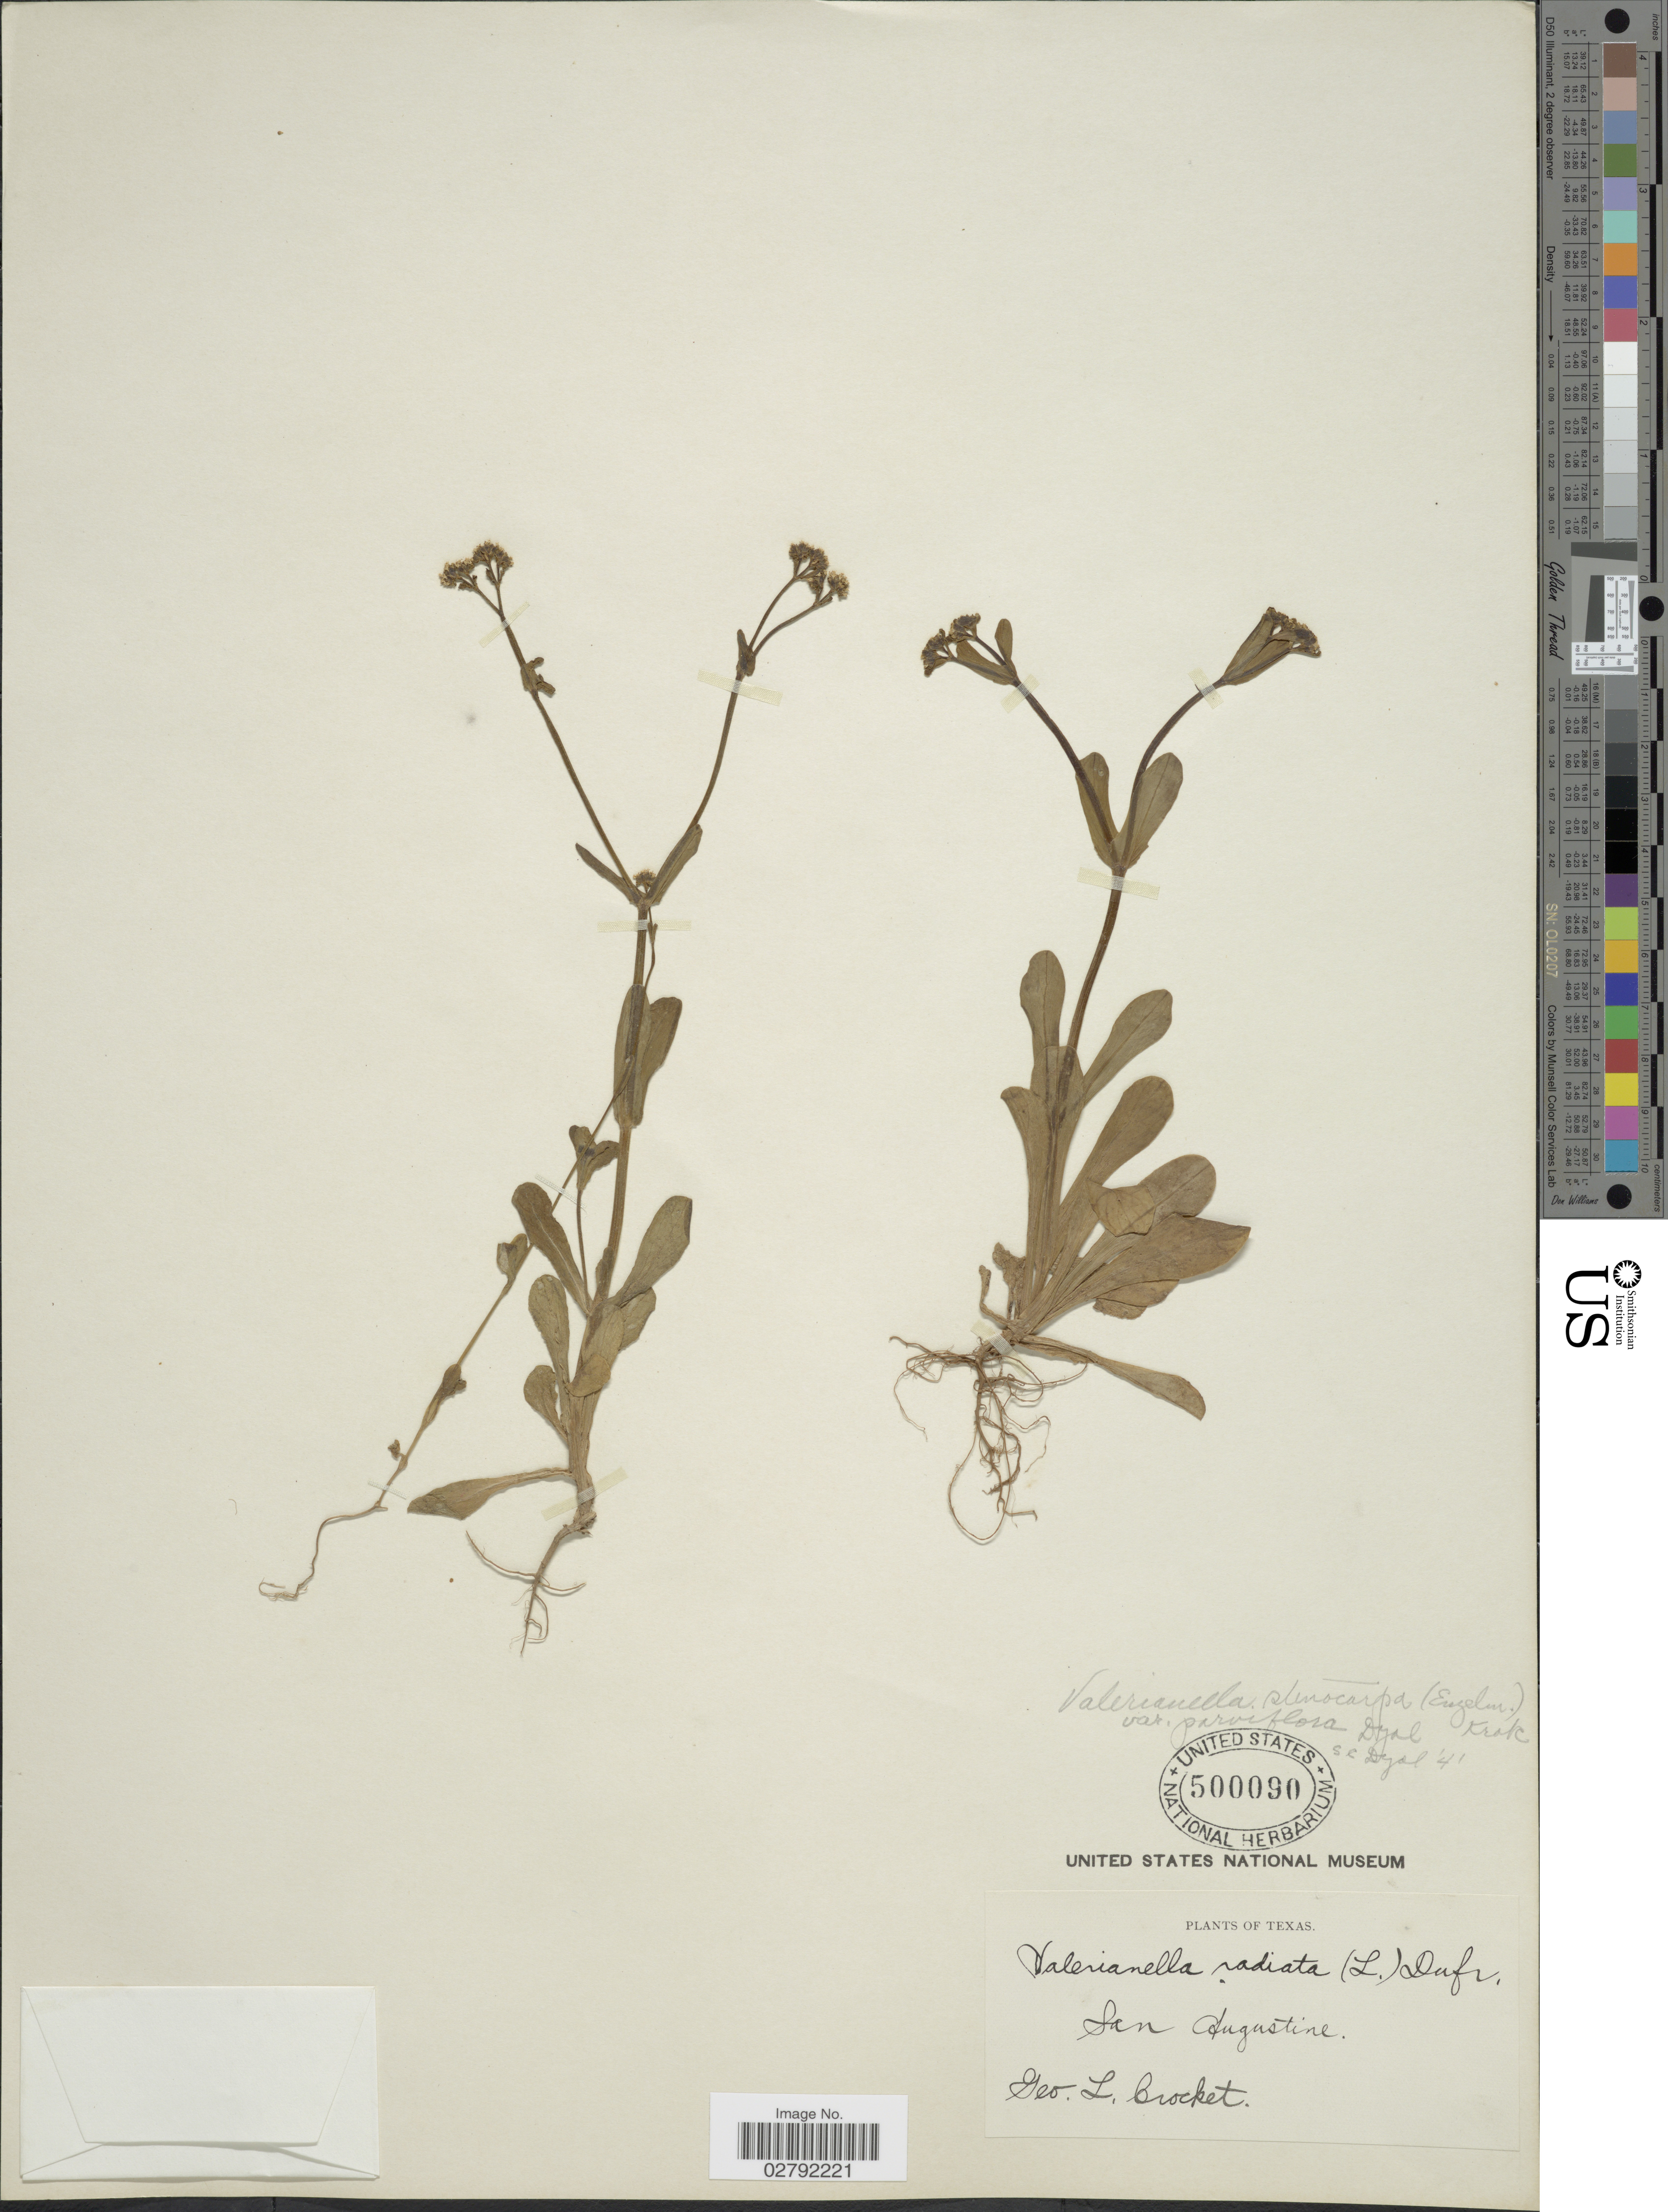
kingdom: Plantae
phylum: Tracheophyta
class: Magnoliopsida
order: Dipsacales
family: Caprifoliaceae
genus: Valerianella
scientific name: Valerianella stenocarpa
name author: (Engelm. ex A. Gray) Krok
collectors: G. Crocket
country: United States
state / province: Texas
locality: San Augustine.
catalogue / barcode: US 500090